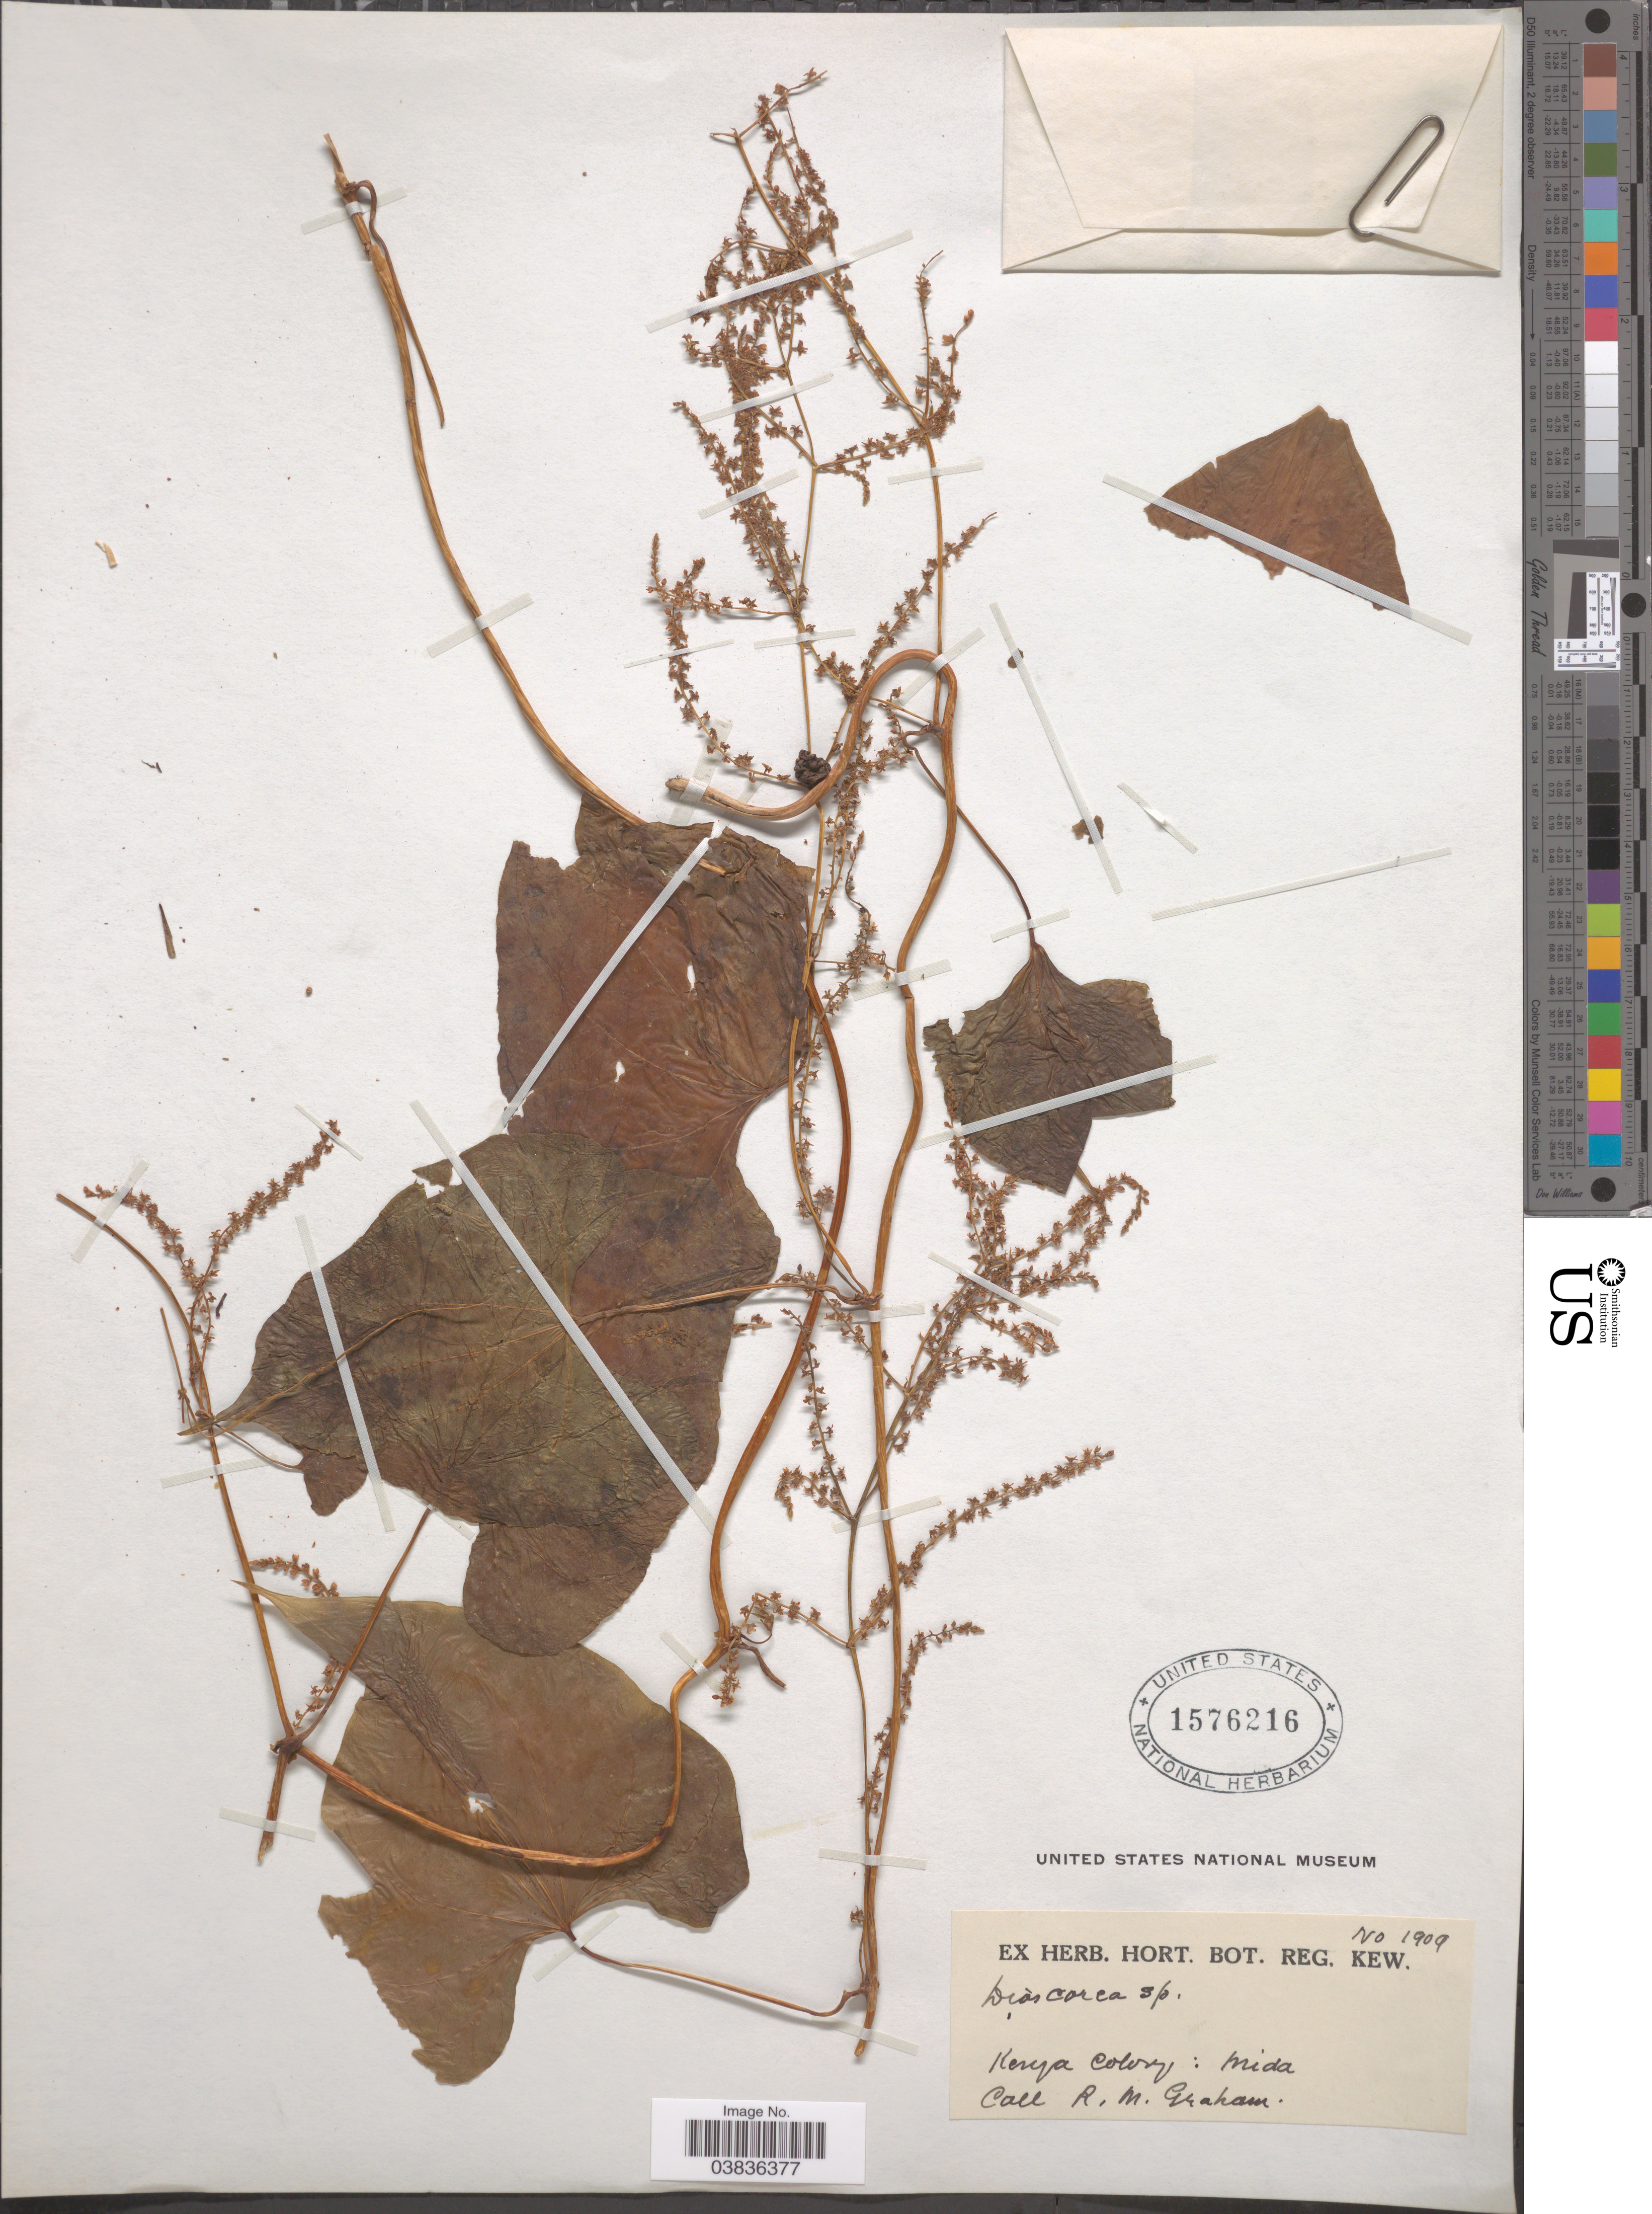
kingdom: Plantae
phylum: Tracheophyta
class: Liliopsida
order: Dioscoreales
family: Dioscoreaceae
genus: Dioscorea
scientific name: Dioscorea sp.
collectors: R. M. Graham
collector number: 1909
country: Kenya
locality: Kenya Colony: Mida.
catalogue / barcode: US 1576216